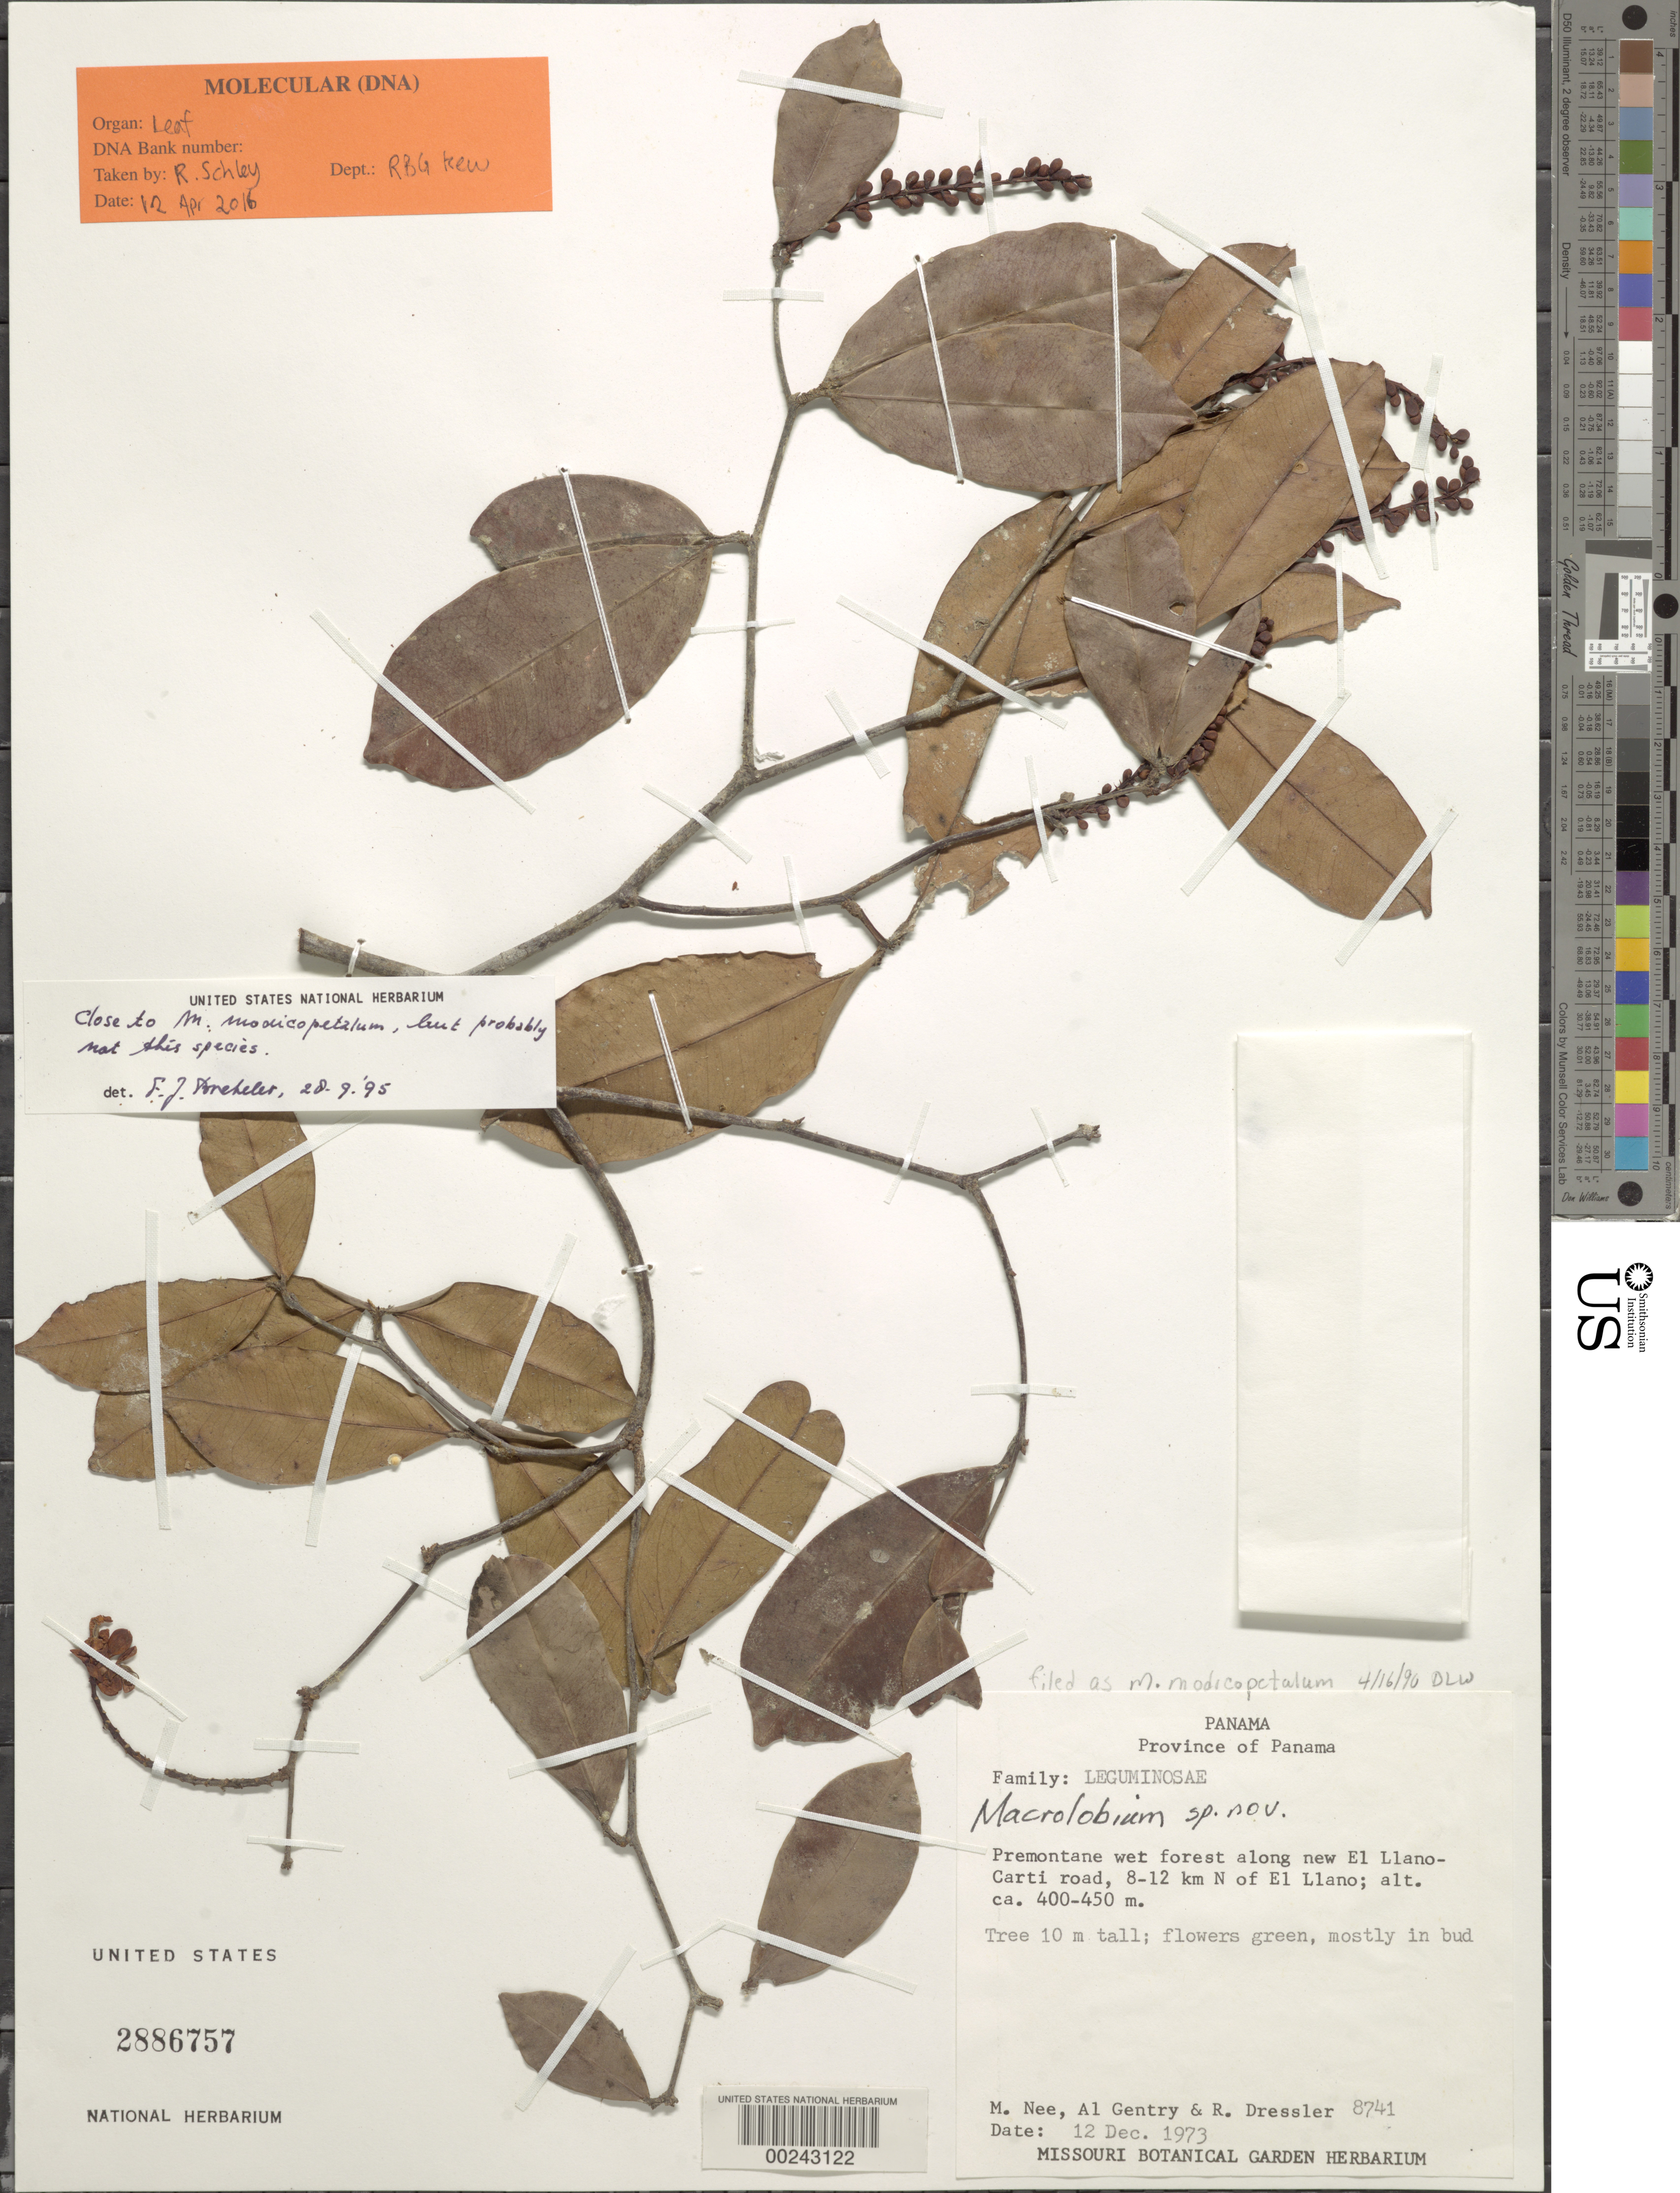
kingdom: Plantae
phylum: Tracheophyta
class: Magnoliopsida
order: Fabales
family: Fabaceae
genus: Macrolobium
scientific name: Macrolobium sp.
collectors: M. Nee, A. H. Gentry & R. Dressler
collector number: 8741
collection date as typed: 12 Dec 1973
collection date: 1973-12-12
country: Panama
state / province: Panamá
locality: Along new El Llano-Carti road, 8-12 km N of El Llano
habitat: Premontane wet forest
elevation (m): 400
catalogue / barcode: US 2886757